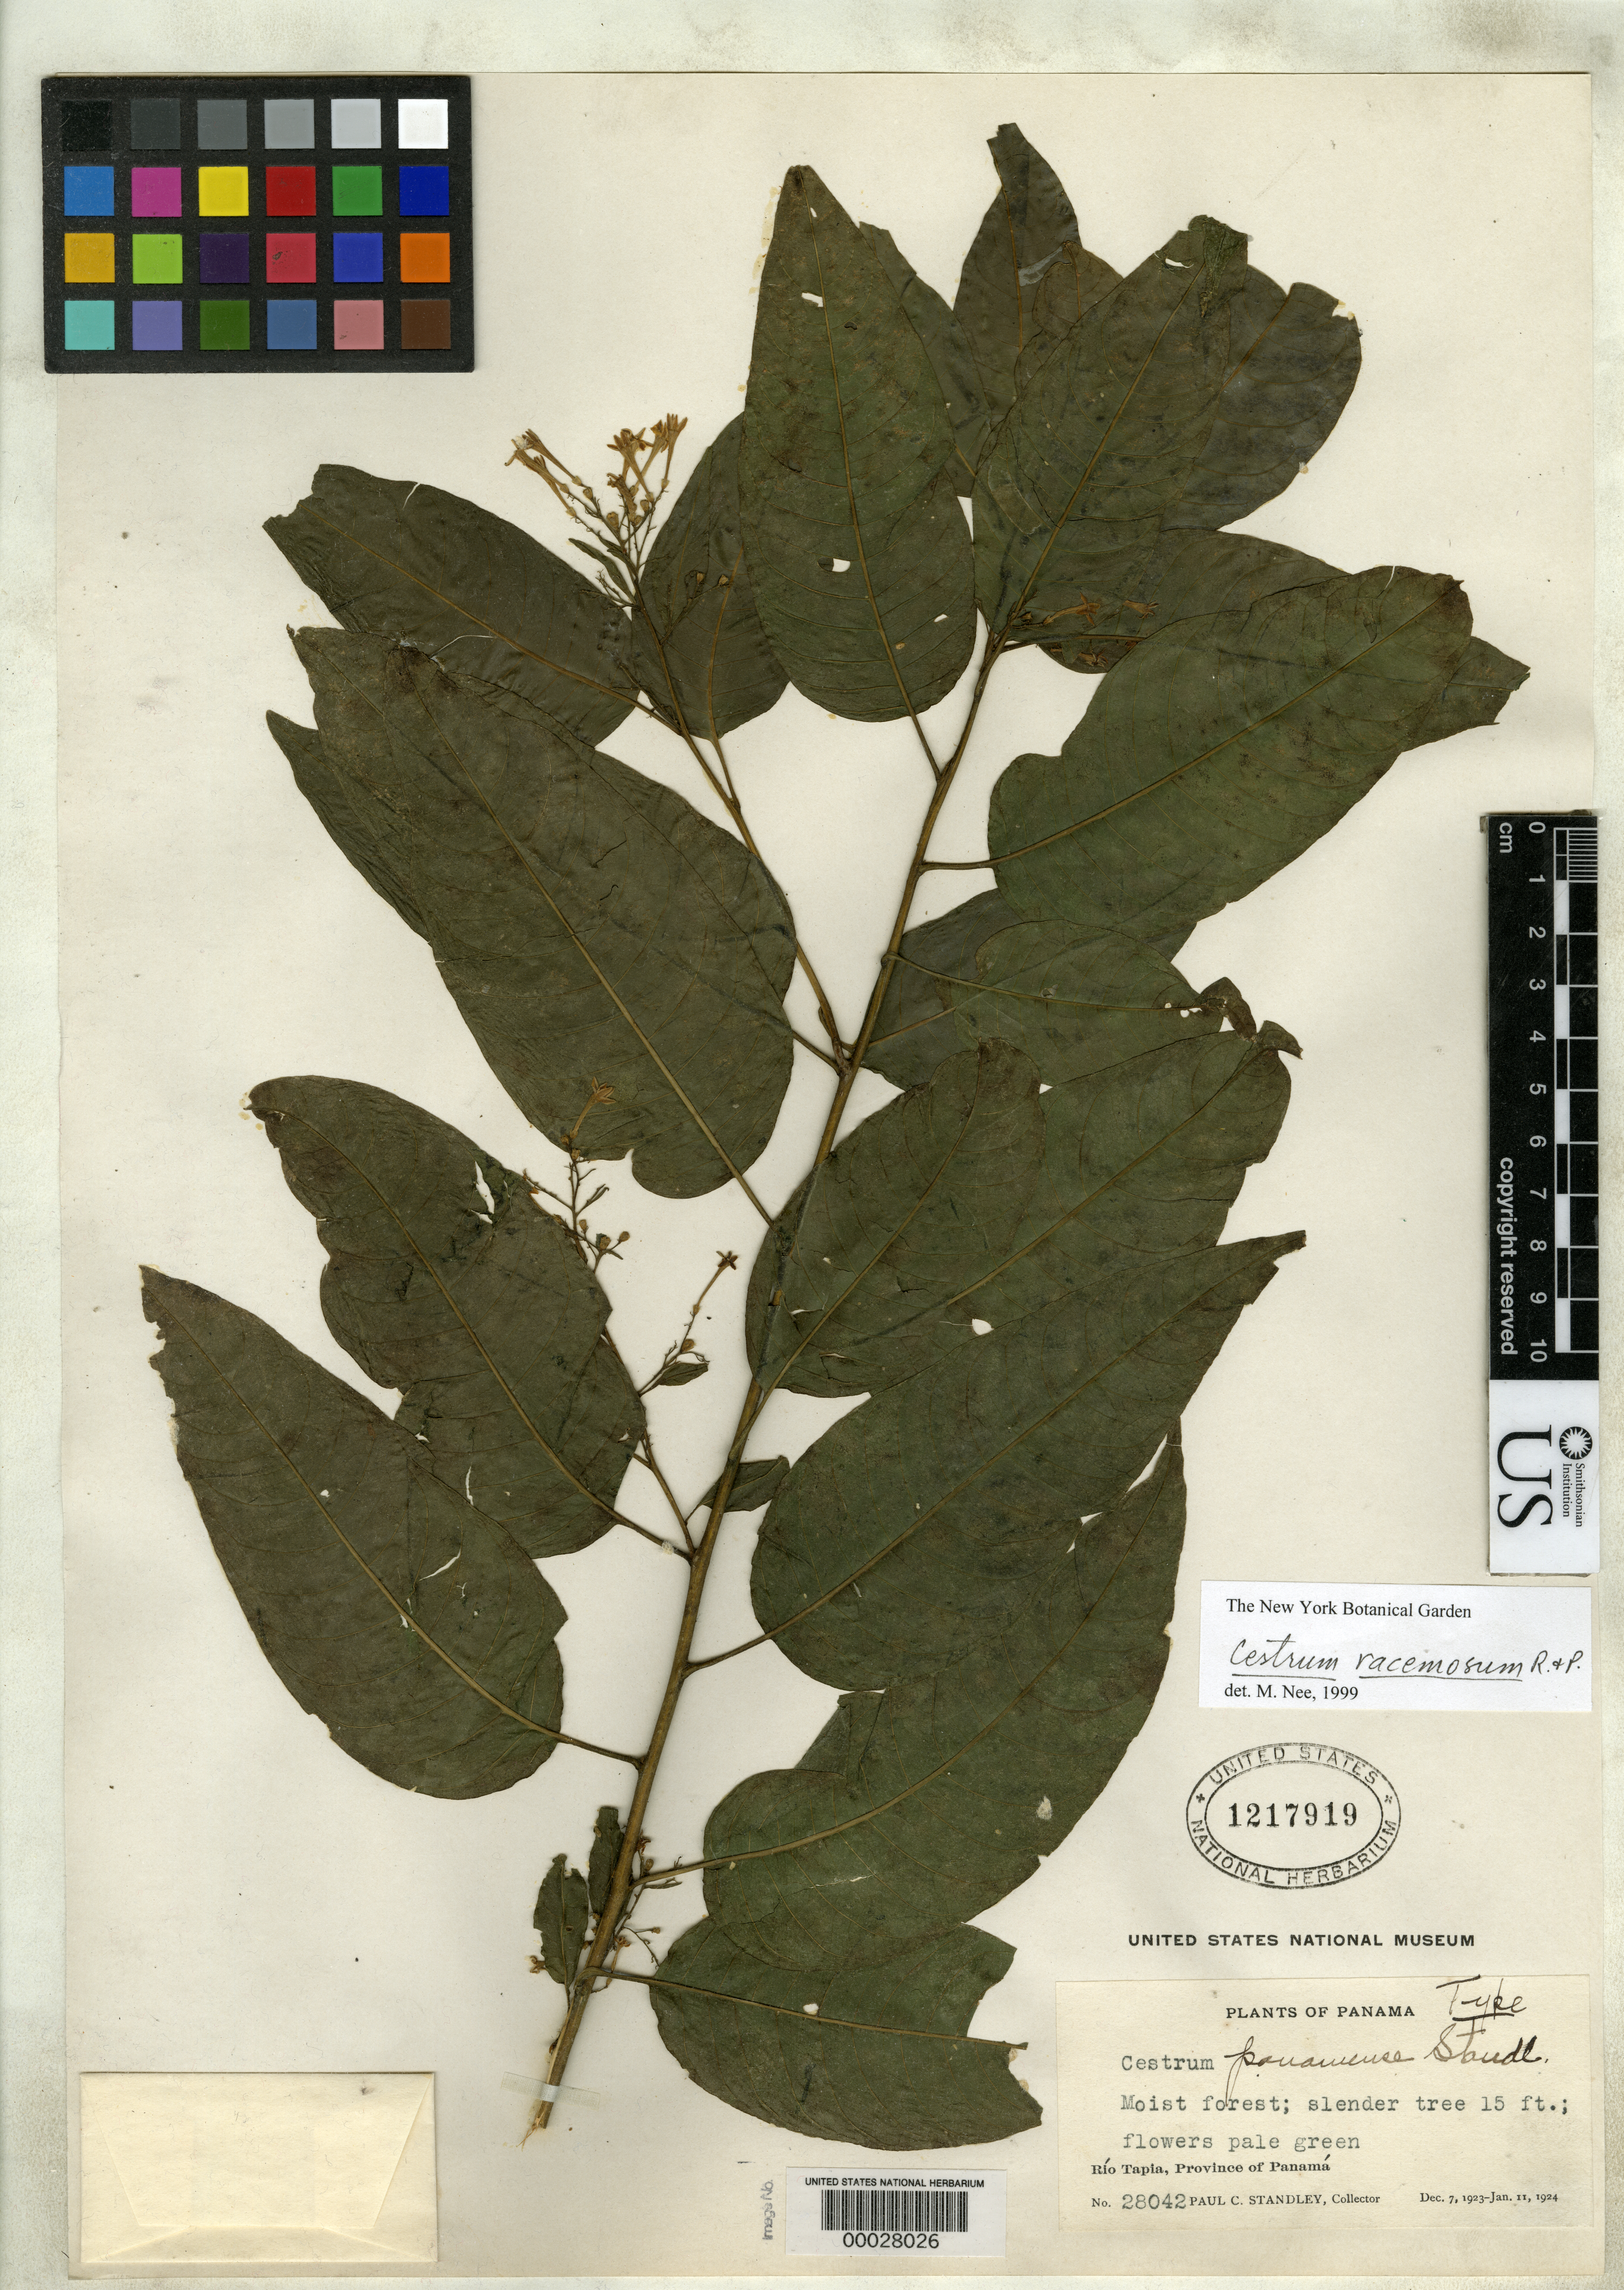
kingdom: Plantae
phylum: Tracheophyta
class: Magnoliopsida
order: Solanales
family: Solanaceae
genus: Cestrum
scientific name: Cestrum panamense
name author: Standl.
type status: Holotype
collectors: P. C. Standley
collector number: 28042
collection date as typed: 24 Dec 1923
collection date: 1923-12-24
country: Panama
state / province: Panamá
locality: Rio Tapia.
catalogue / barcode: US 1217919